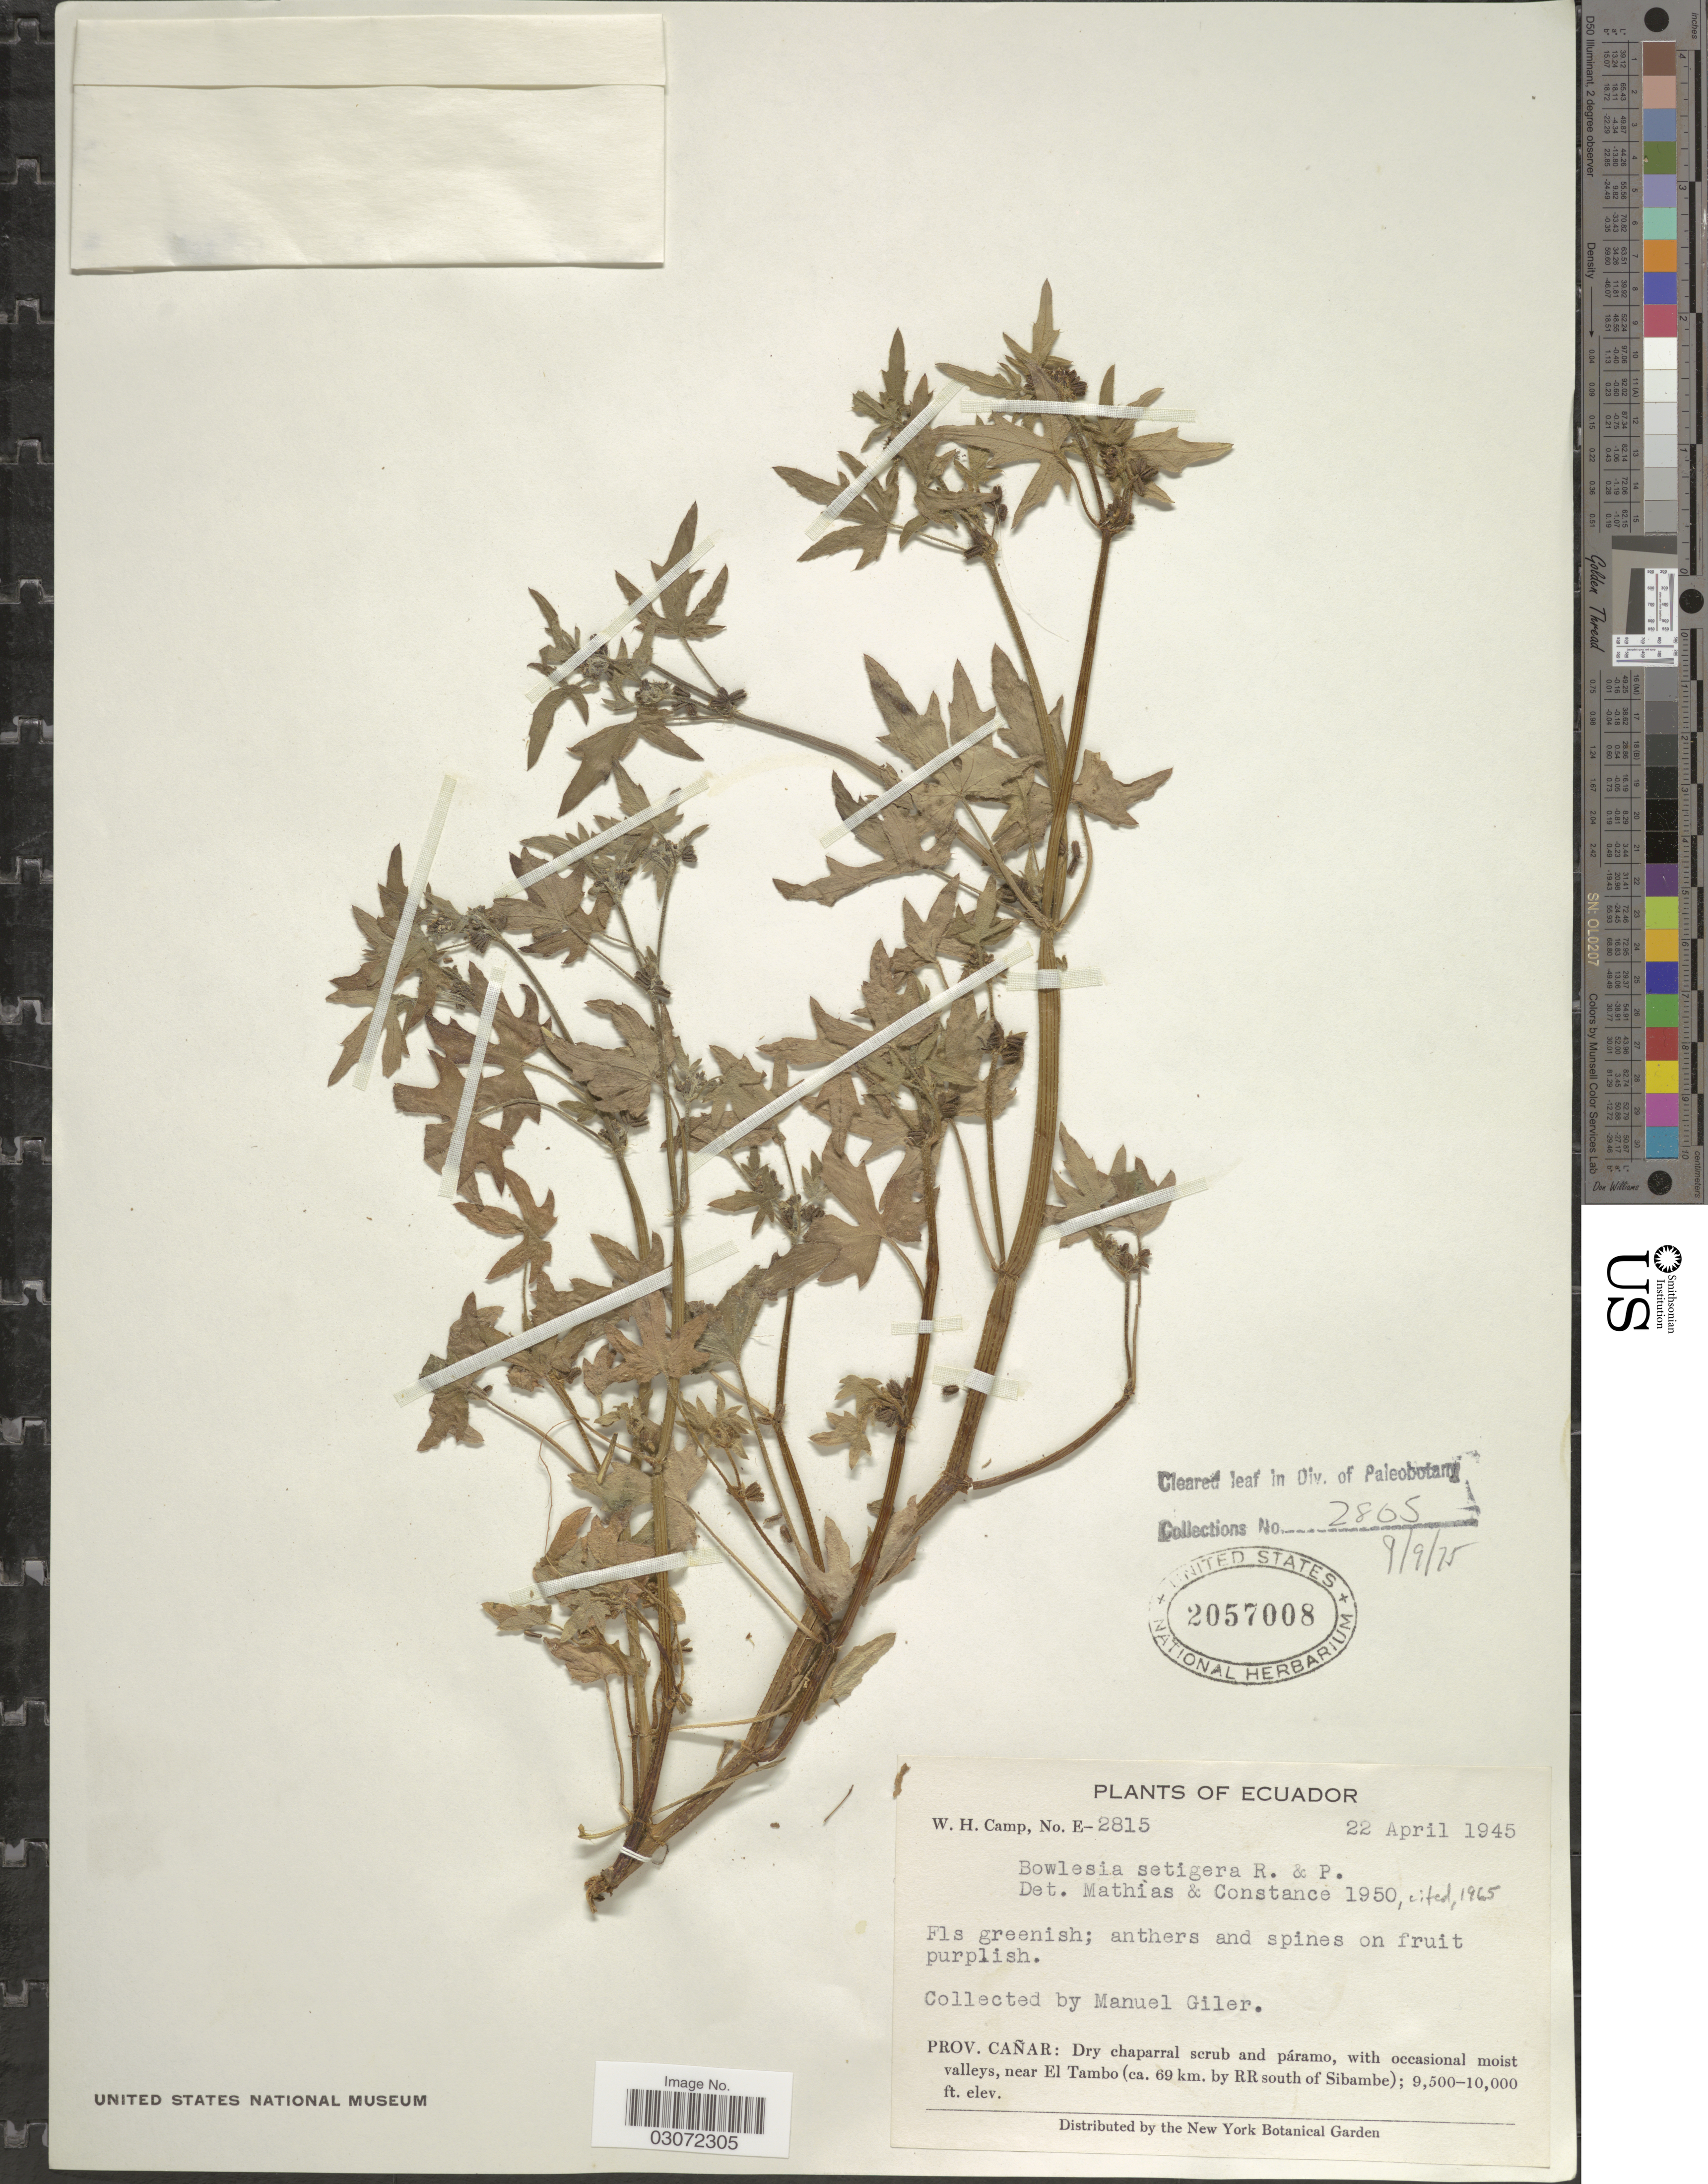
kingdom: Plantae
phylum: Tracheophyta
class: Magnoliopsida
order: Apiales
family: Apiaceae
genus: Bowlesia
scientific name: Bowlesia setigera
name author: H. Wolff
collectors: M. Gíler & W. H. Camp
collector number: E-2815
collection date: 1945-04-22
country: Ecuador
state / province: Cañar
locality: Moist valleys, near El Tambo (ca. 69 km. by RR south of Sibambe).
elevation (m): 2896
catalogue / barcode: US 2057008